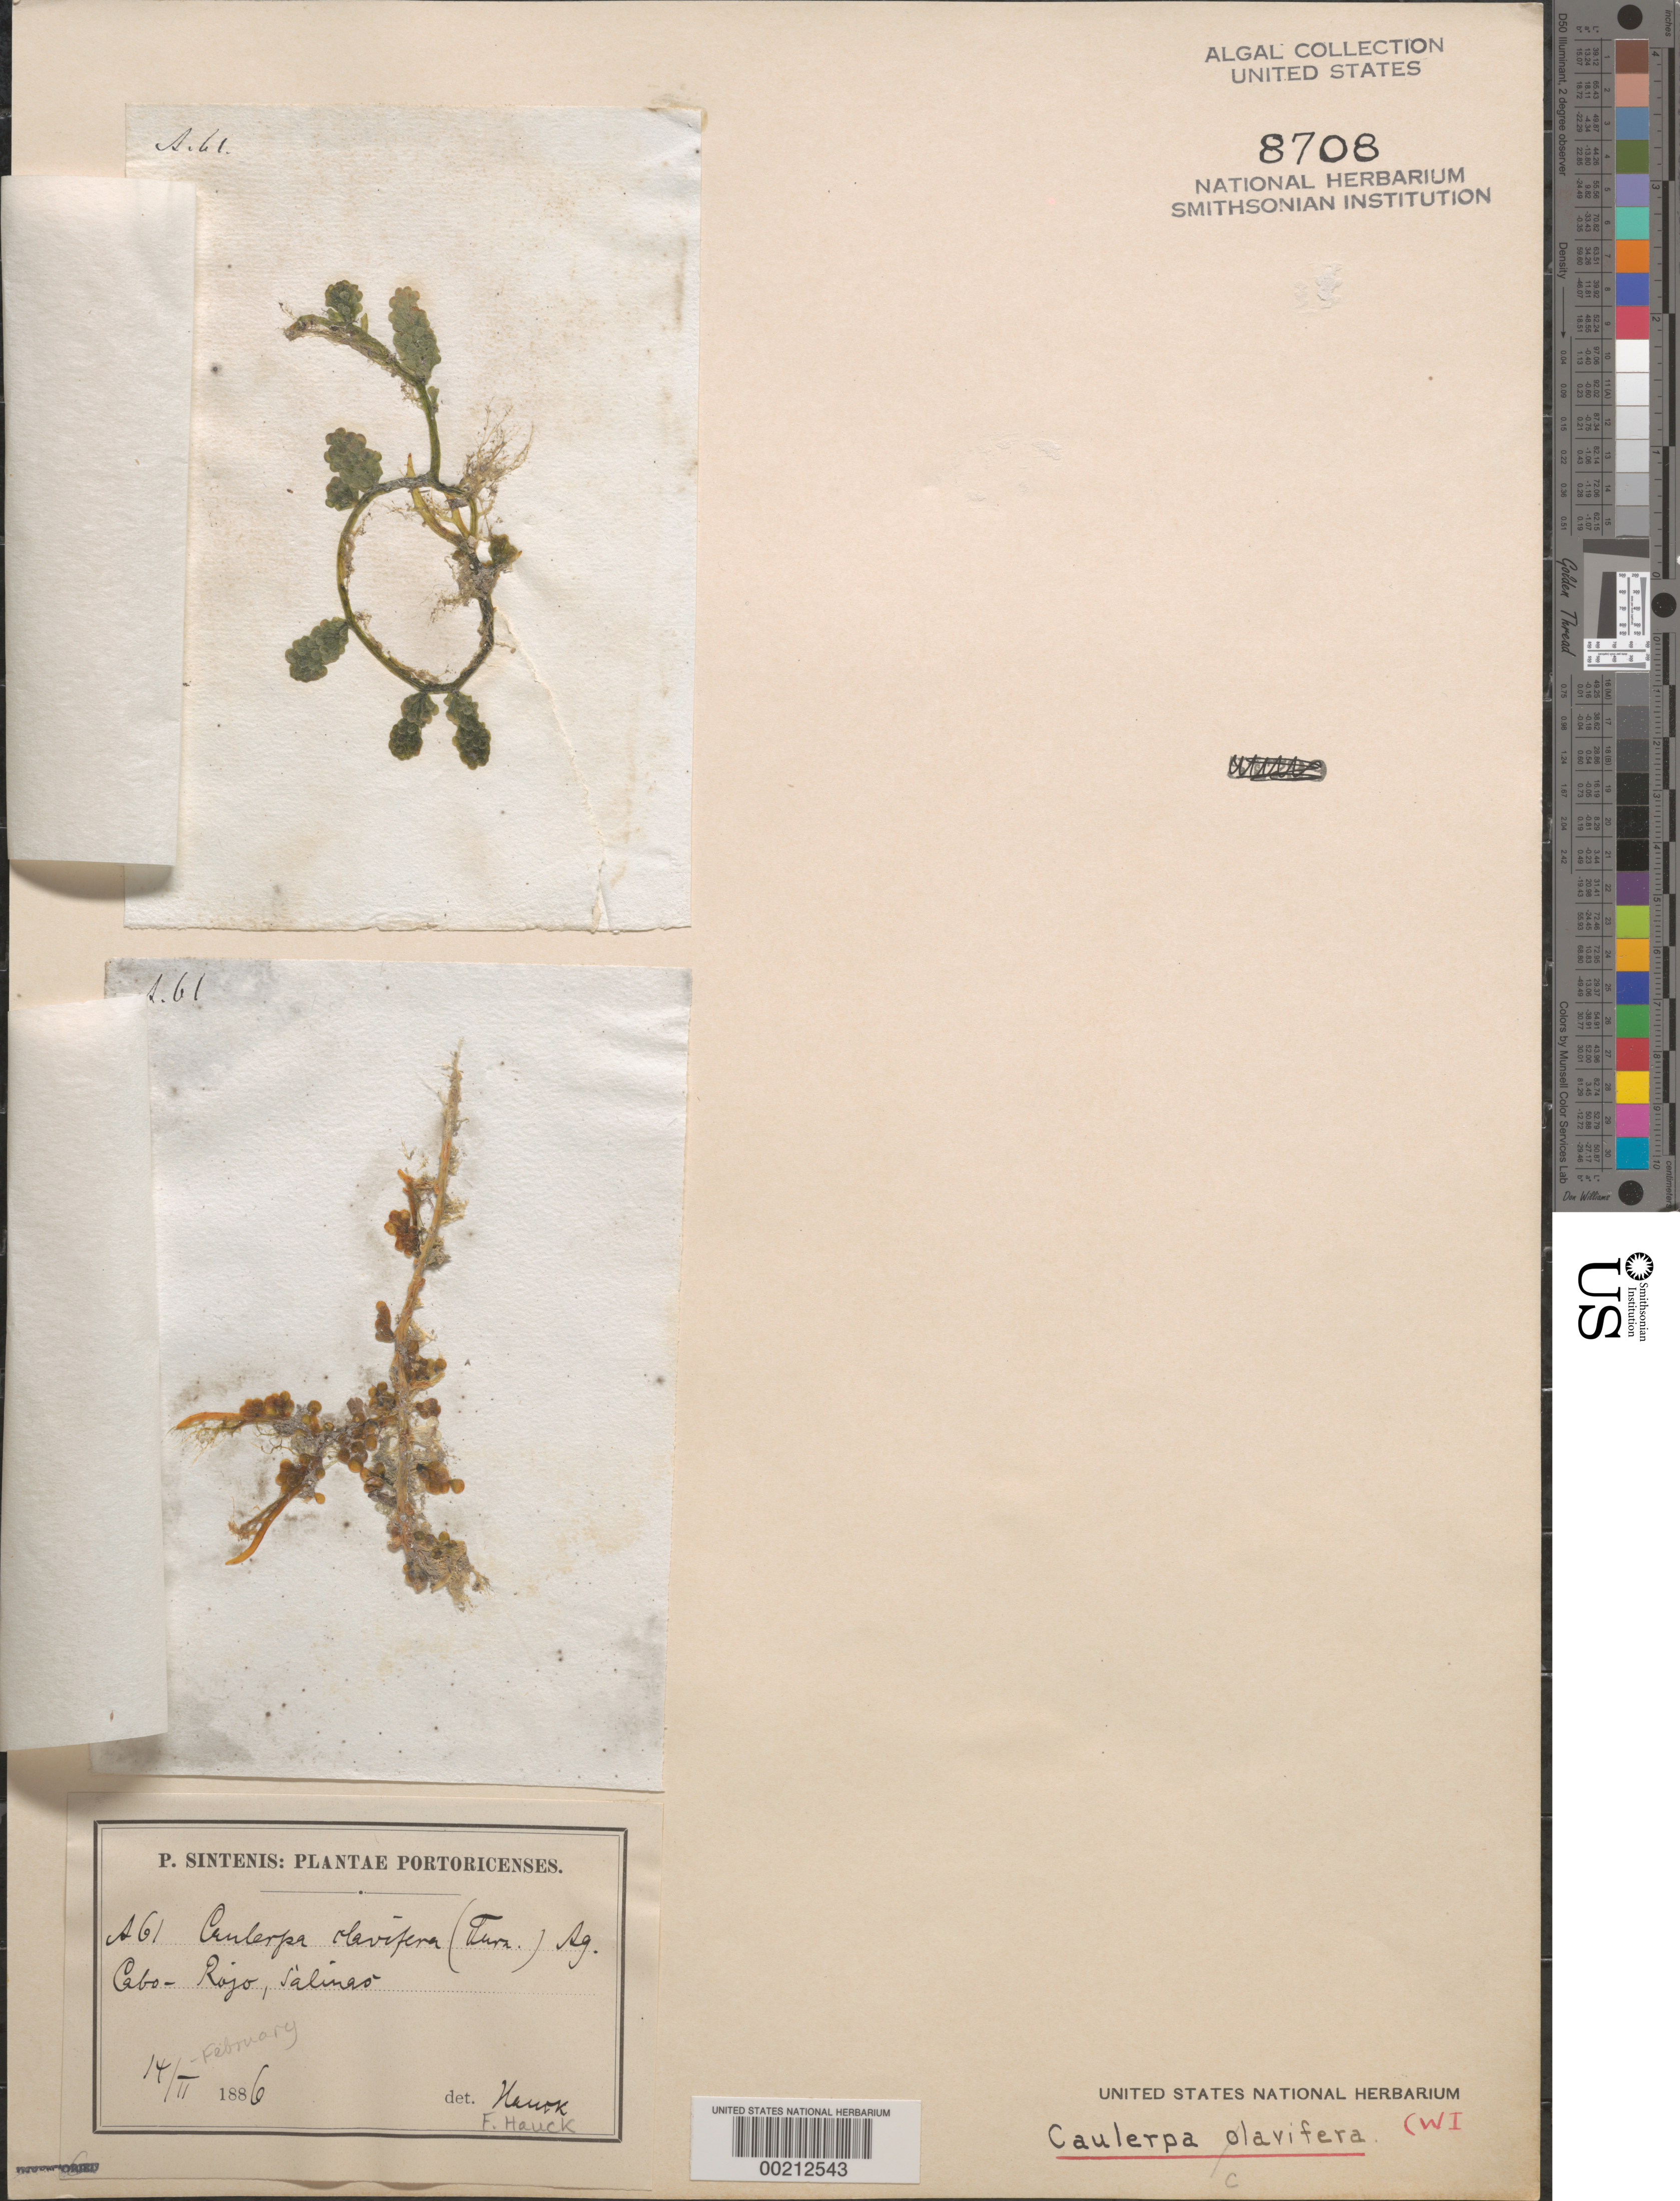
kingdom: Plantae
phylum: Chlorophyta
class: Ulvophyceae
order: Bryopsidales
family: Caulerpaceae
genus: Caulerpa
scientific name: Caulerpa racemosa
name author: (Forssk.) J. Agardh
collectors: P. Sintenis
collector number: A.61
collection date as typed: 14 Feb 1886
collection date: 1886-02-14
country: Puerto Rico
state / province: Cabo Rojo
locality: Salinas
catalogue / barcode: US 8708